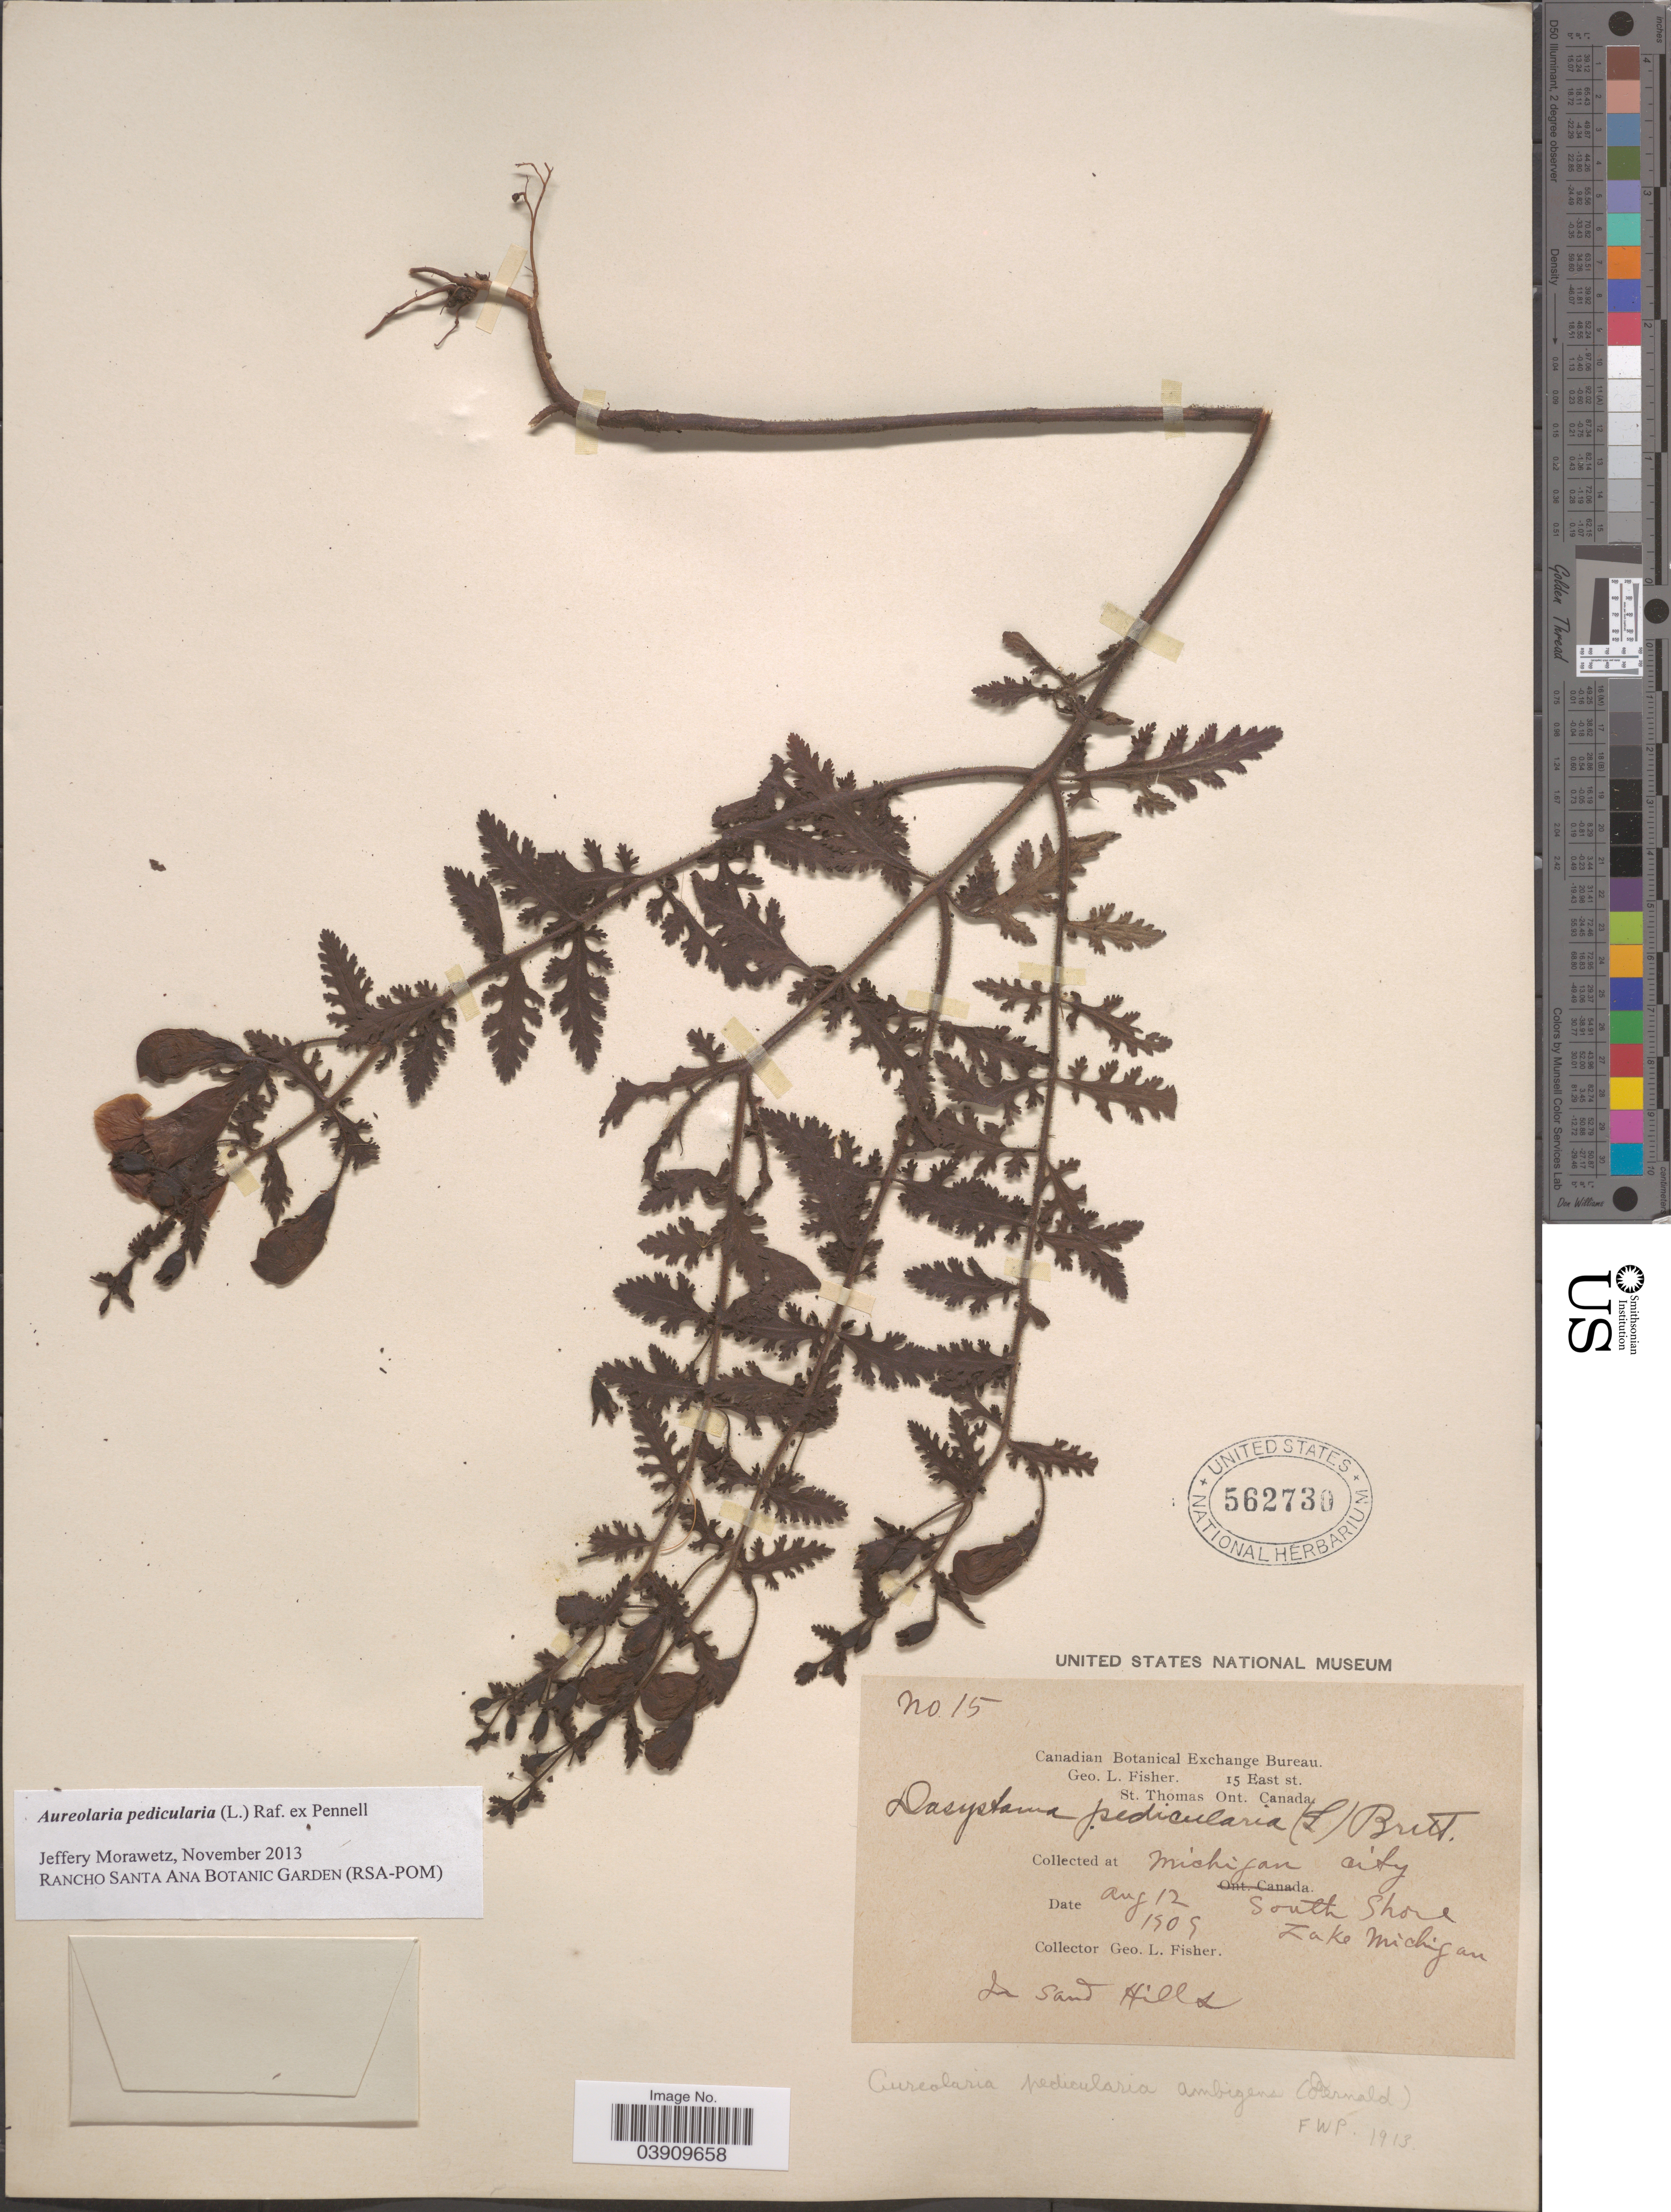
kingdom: Plantae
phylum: Tracheophyta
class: Magnoliopsida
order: Lamiales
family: Orobanchaceae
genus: Aureolaria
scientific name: Aureolaria pedicularia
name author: (L.) Raf. ex Farw.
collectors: G. L. Fisher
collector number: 15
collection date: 1909-08-12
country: United States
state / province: Michigan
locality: Michigan City, South Shore, Lake Michigan.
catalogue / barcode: US 562730